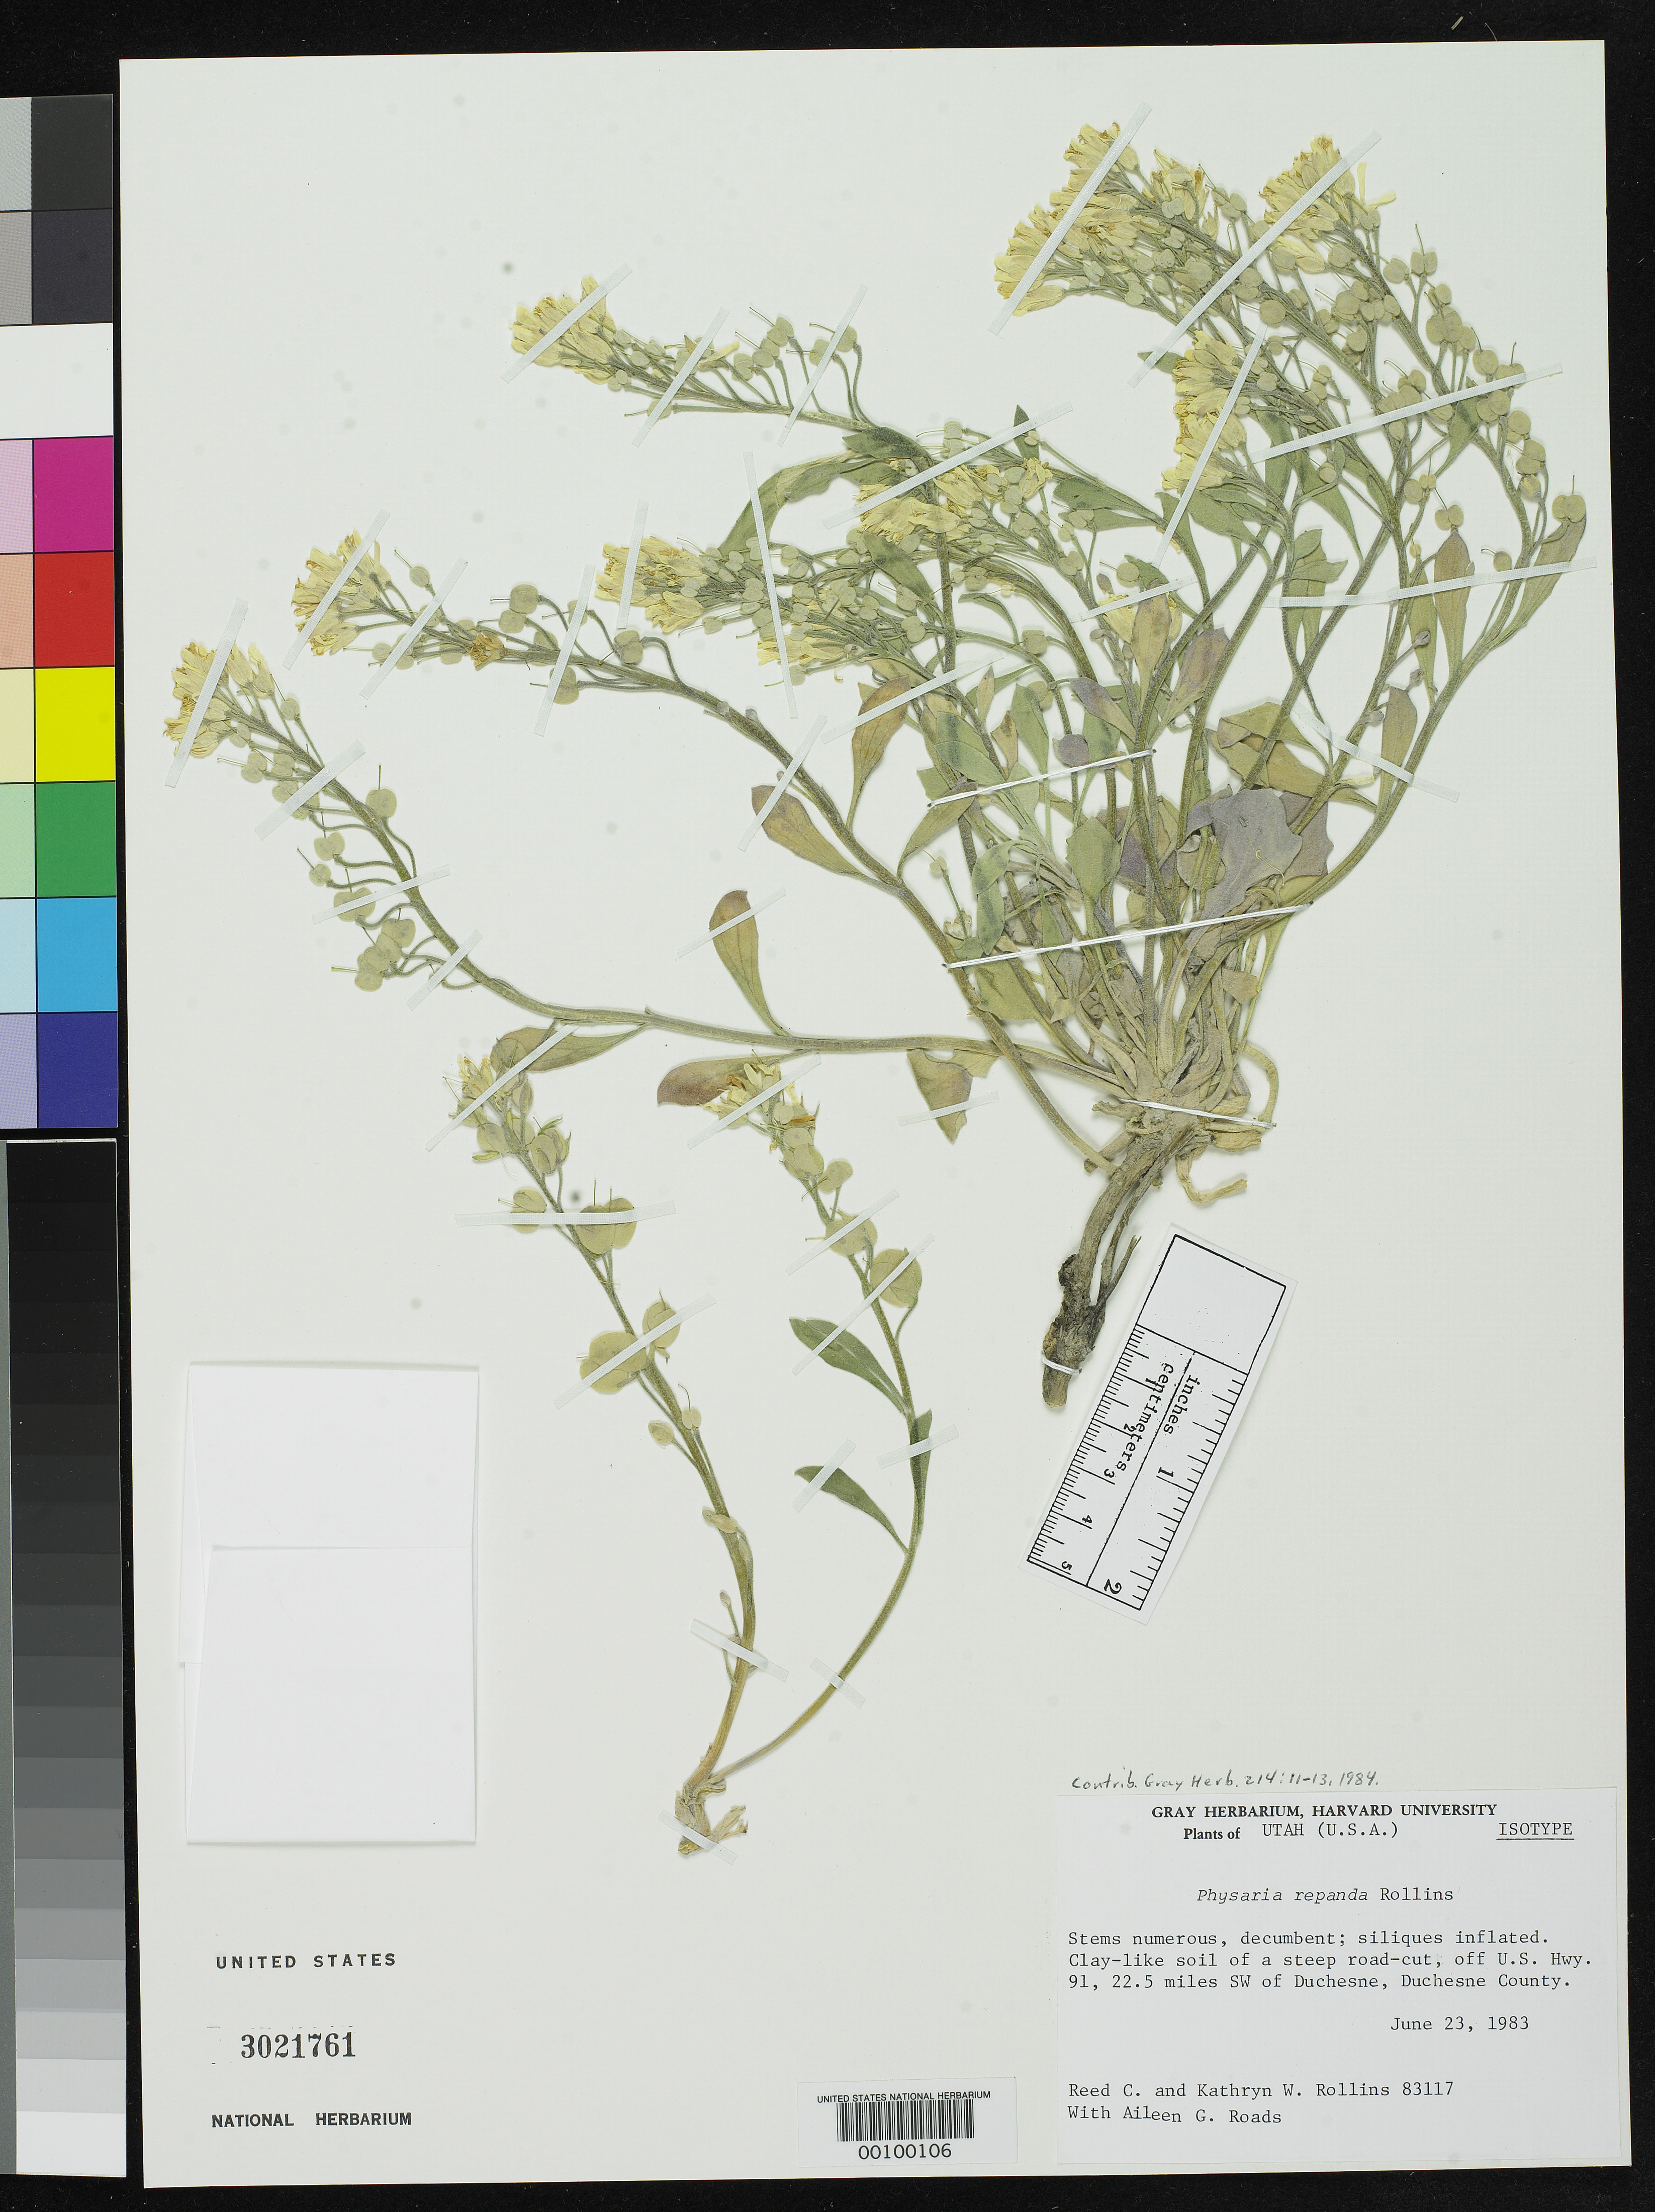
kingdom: Plantae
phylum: Tracheophyta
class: Magnoliopsida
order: Brassicales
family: Brassicaceae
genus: Physaria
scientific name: Physaria repanda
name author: Rollins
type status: Isotype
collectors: R. C. Rollins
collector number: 83117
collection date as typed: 23 Jun 1983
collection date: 1983-06-23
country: United States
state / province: Utah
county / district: Duchesne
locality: Off U.S. Hwy. 91, 22.5 mi SW of Duchesne.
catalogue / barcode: US 3021761